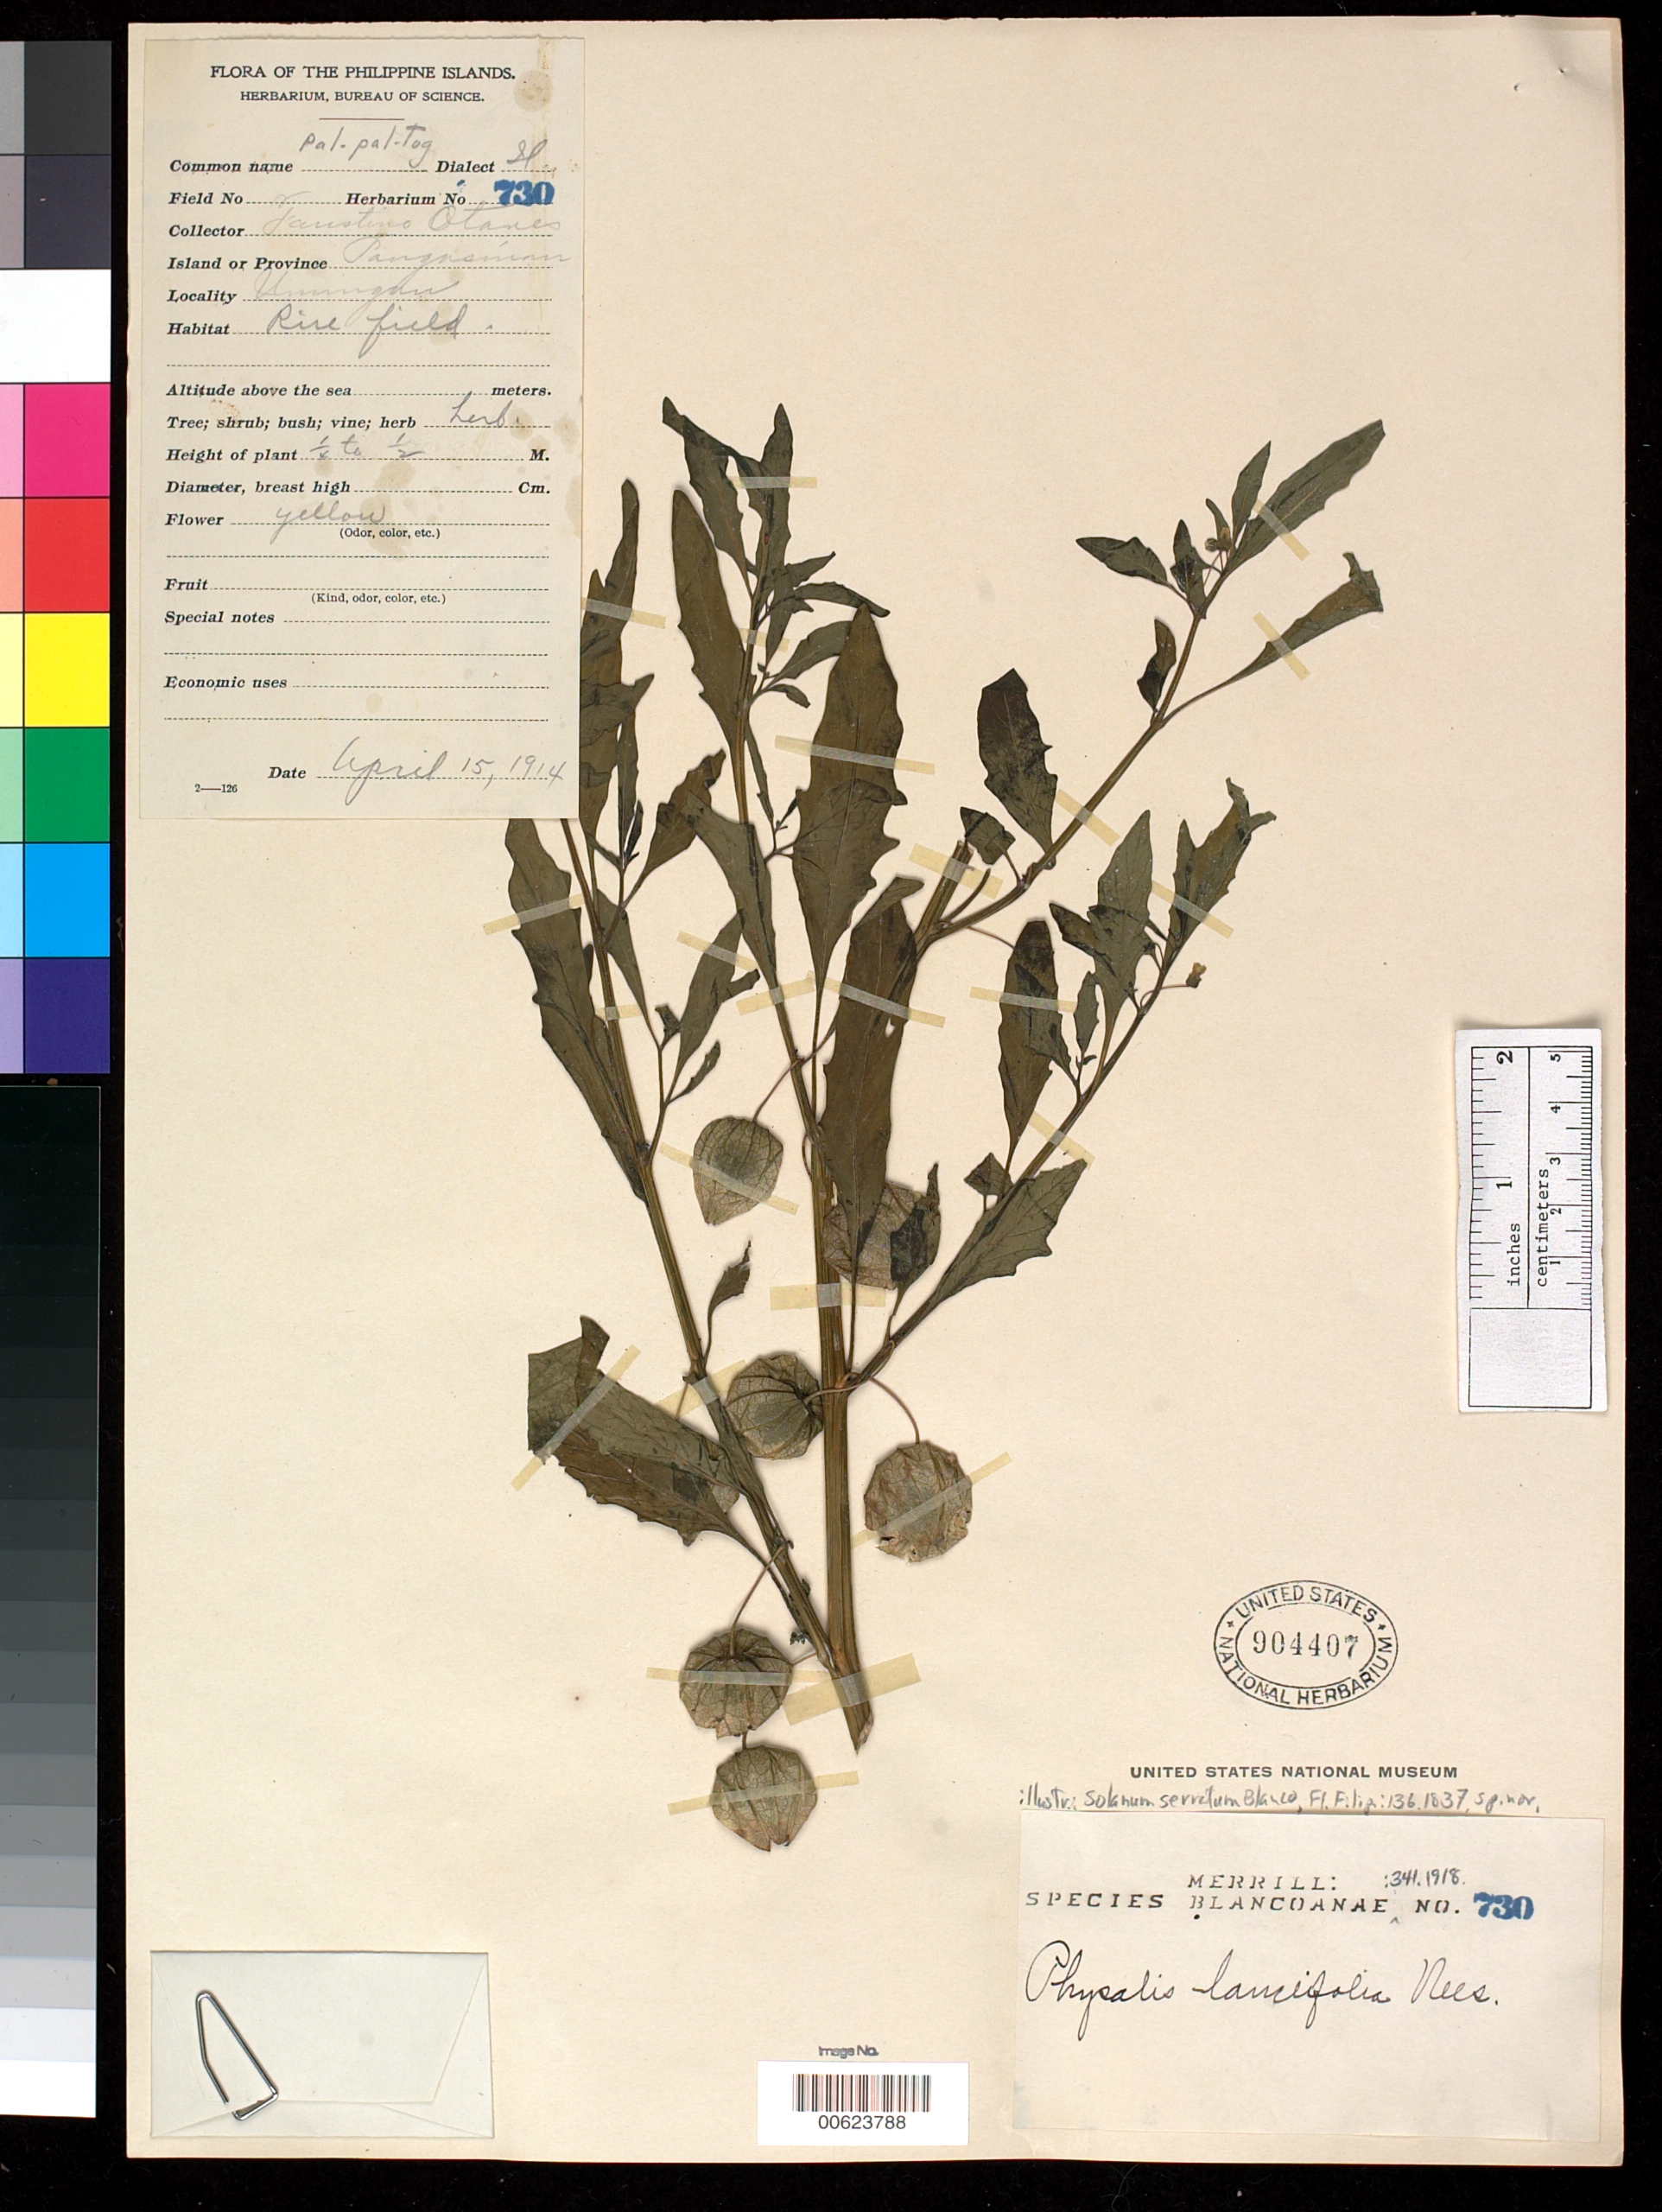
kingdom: Plantae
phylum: Tracheophyta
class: Magnoliopsida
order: Solanales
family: Solanaceae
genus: Solanum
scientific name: Solanum serratum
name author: Blanco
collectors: F. Q. Otanes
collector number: Sp. Blancoan. 0730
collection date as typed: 15 Apr 1914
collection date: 1914-04-15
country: Philippines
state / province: Ilocos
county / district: Pangasinan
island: Luzon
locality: Umingan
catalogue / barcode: US 904407